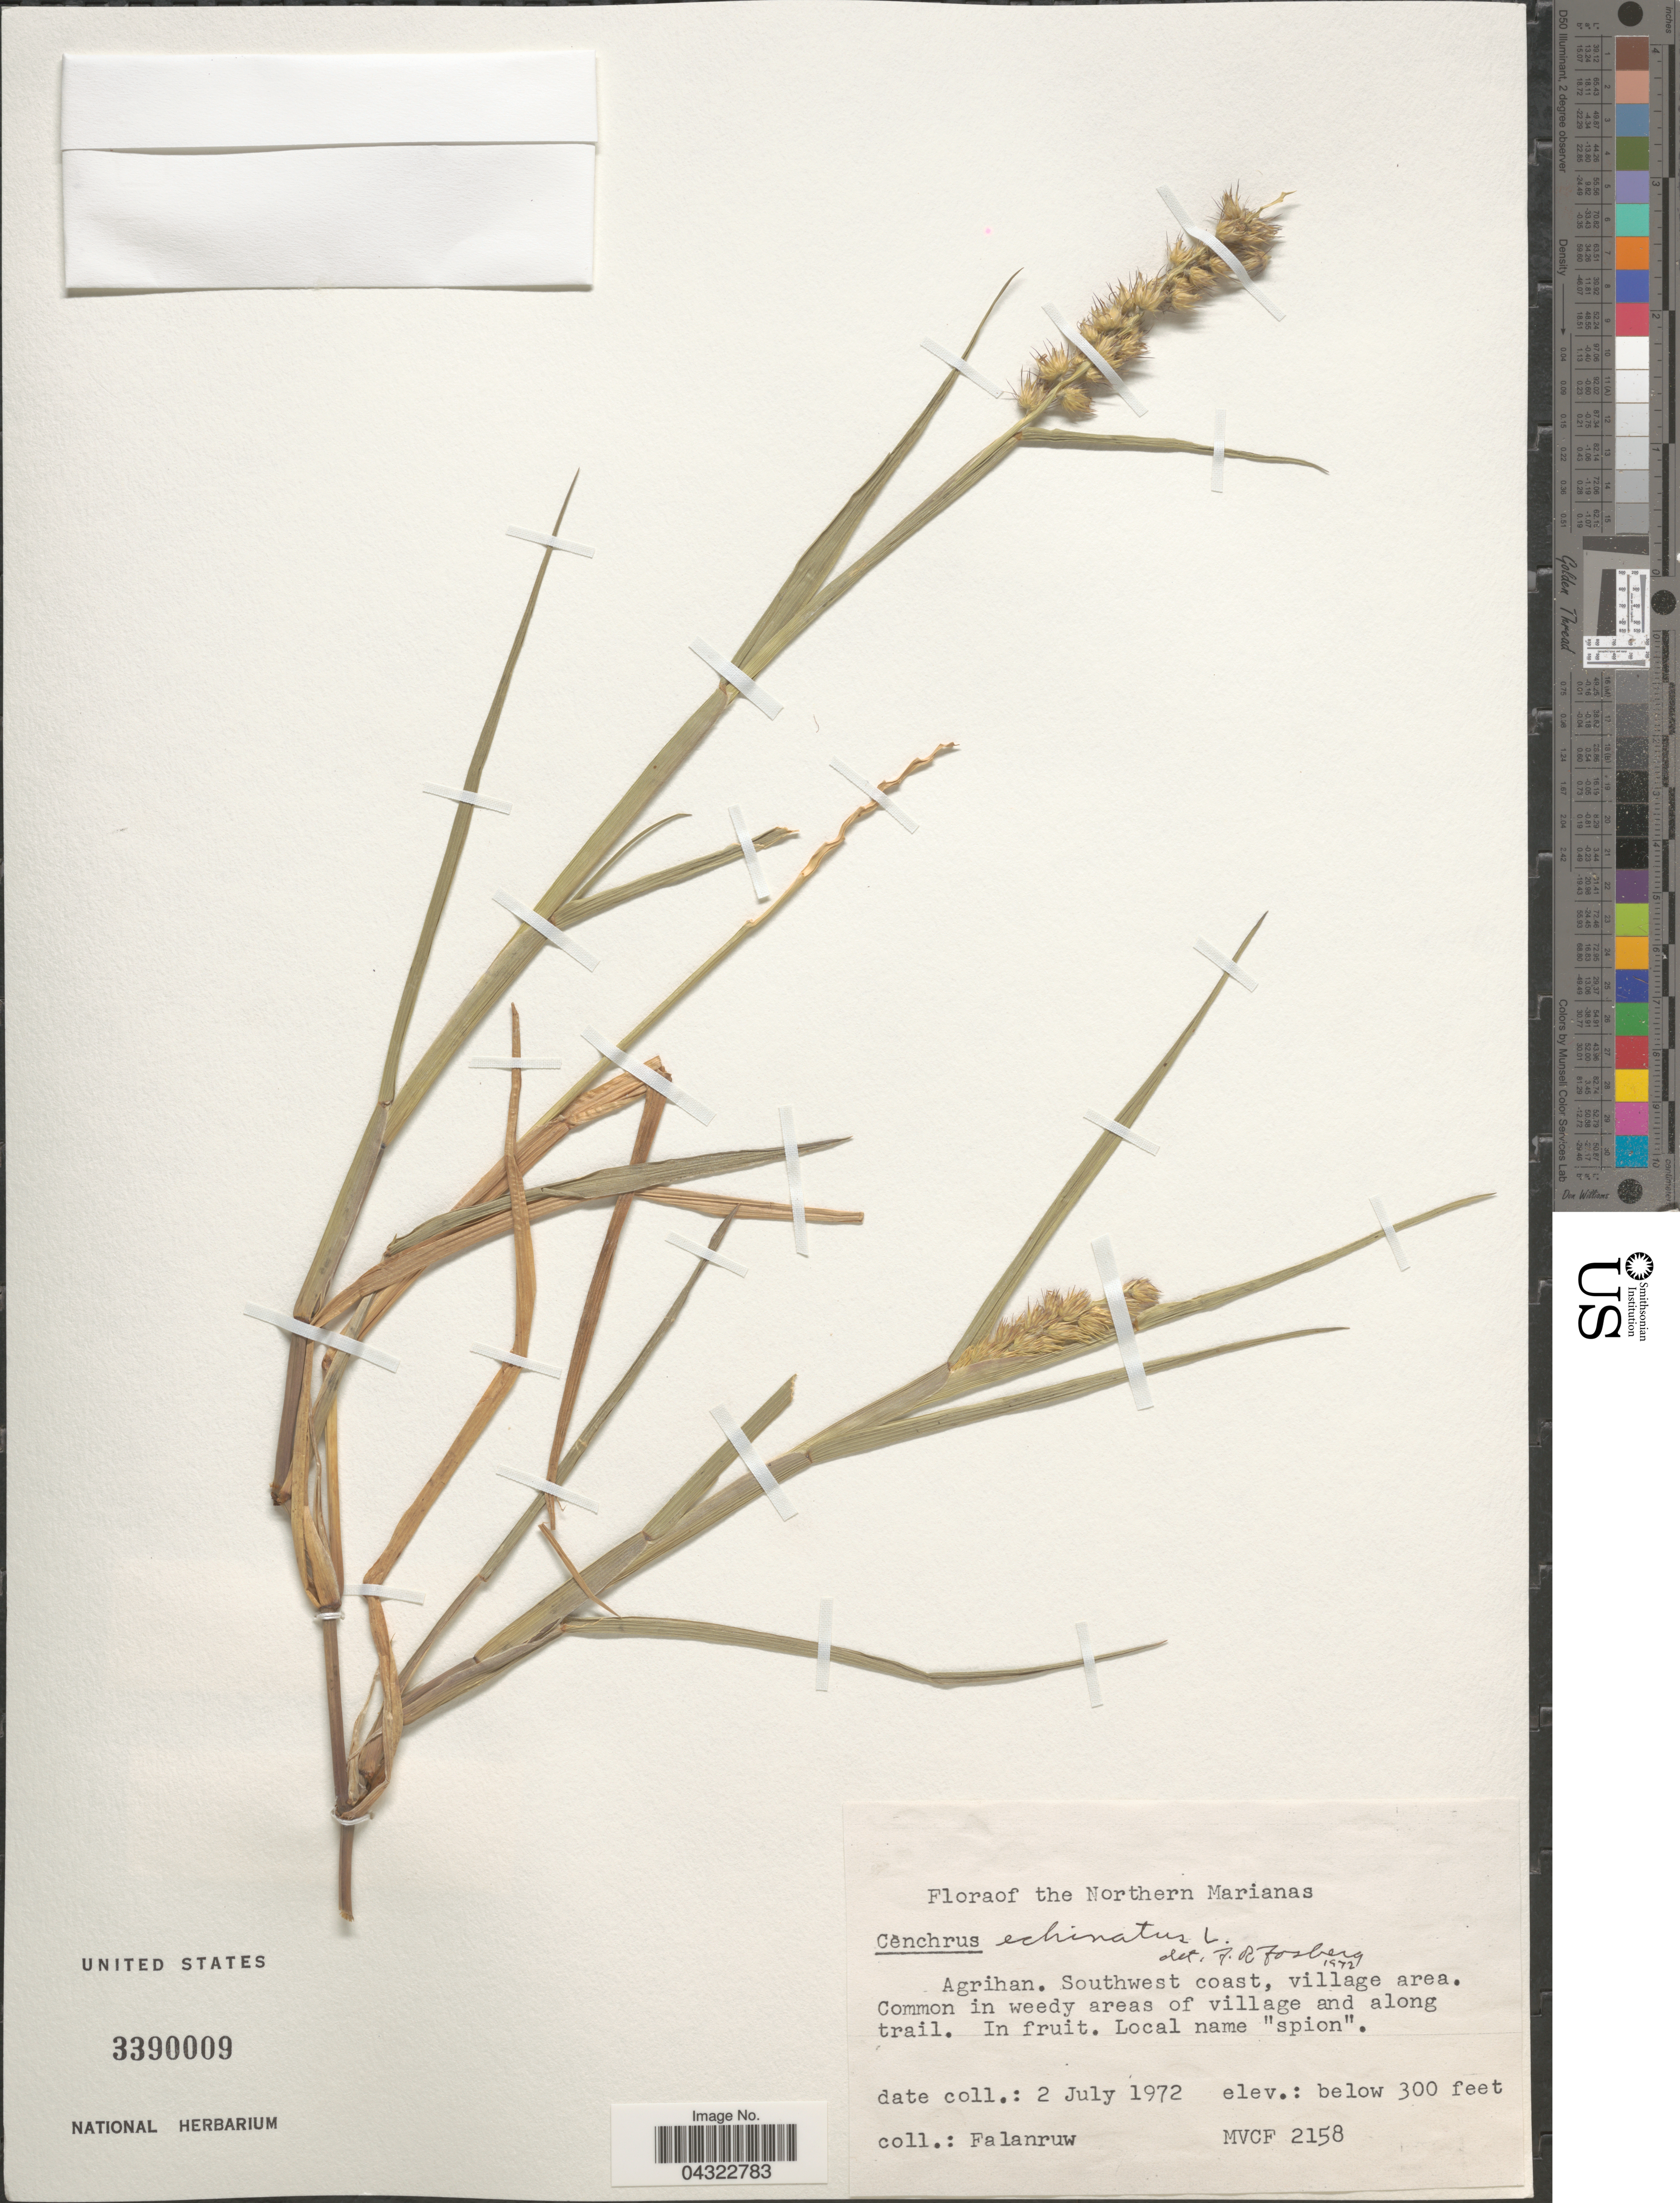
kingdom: Plantae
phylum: Tracheophyta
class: Liliopsida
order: Poales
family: Poaceae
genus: Cenchrus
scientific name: Cenchrus echinatus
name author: L.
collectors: Falanruw, --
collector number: MVCF2158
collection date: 1972-07-02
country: Northern Mariana Islands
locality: The Northern Marianas. Agrihan. Southwest coast, village area.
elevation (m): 91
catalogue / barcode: US 3390009